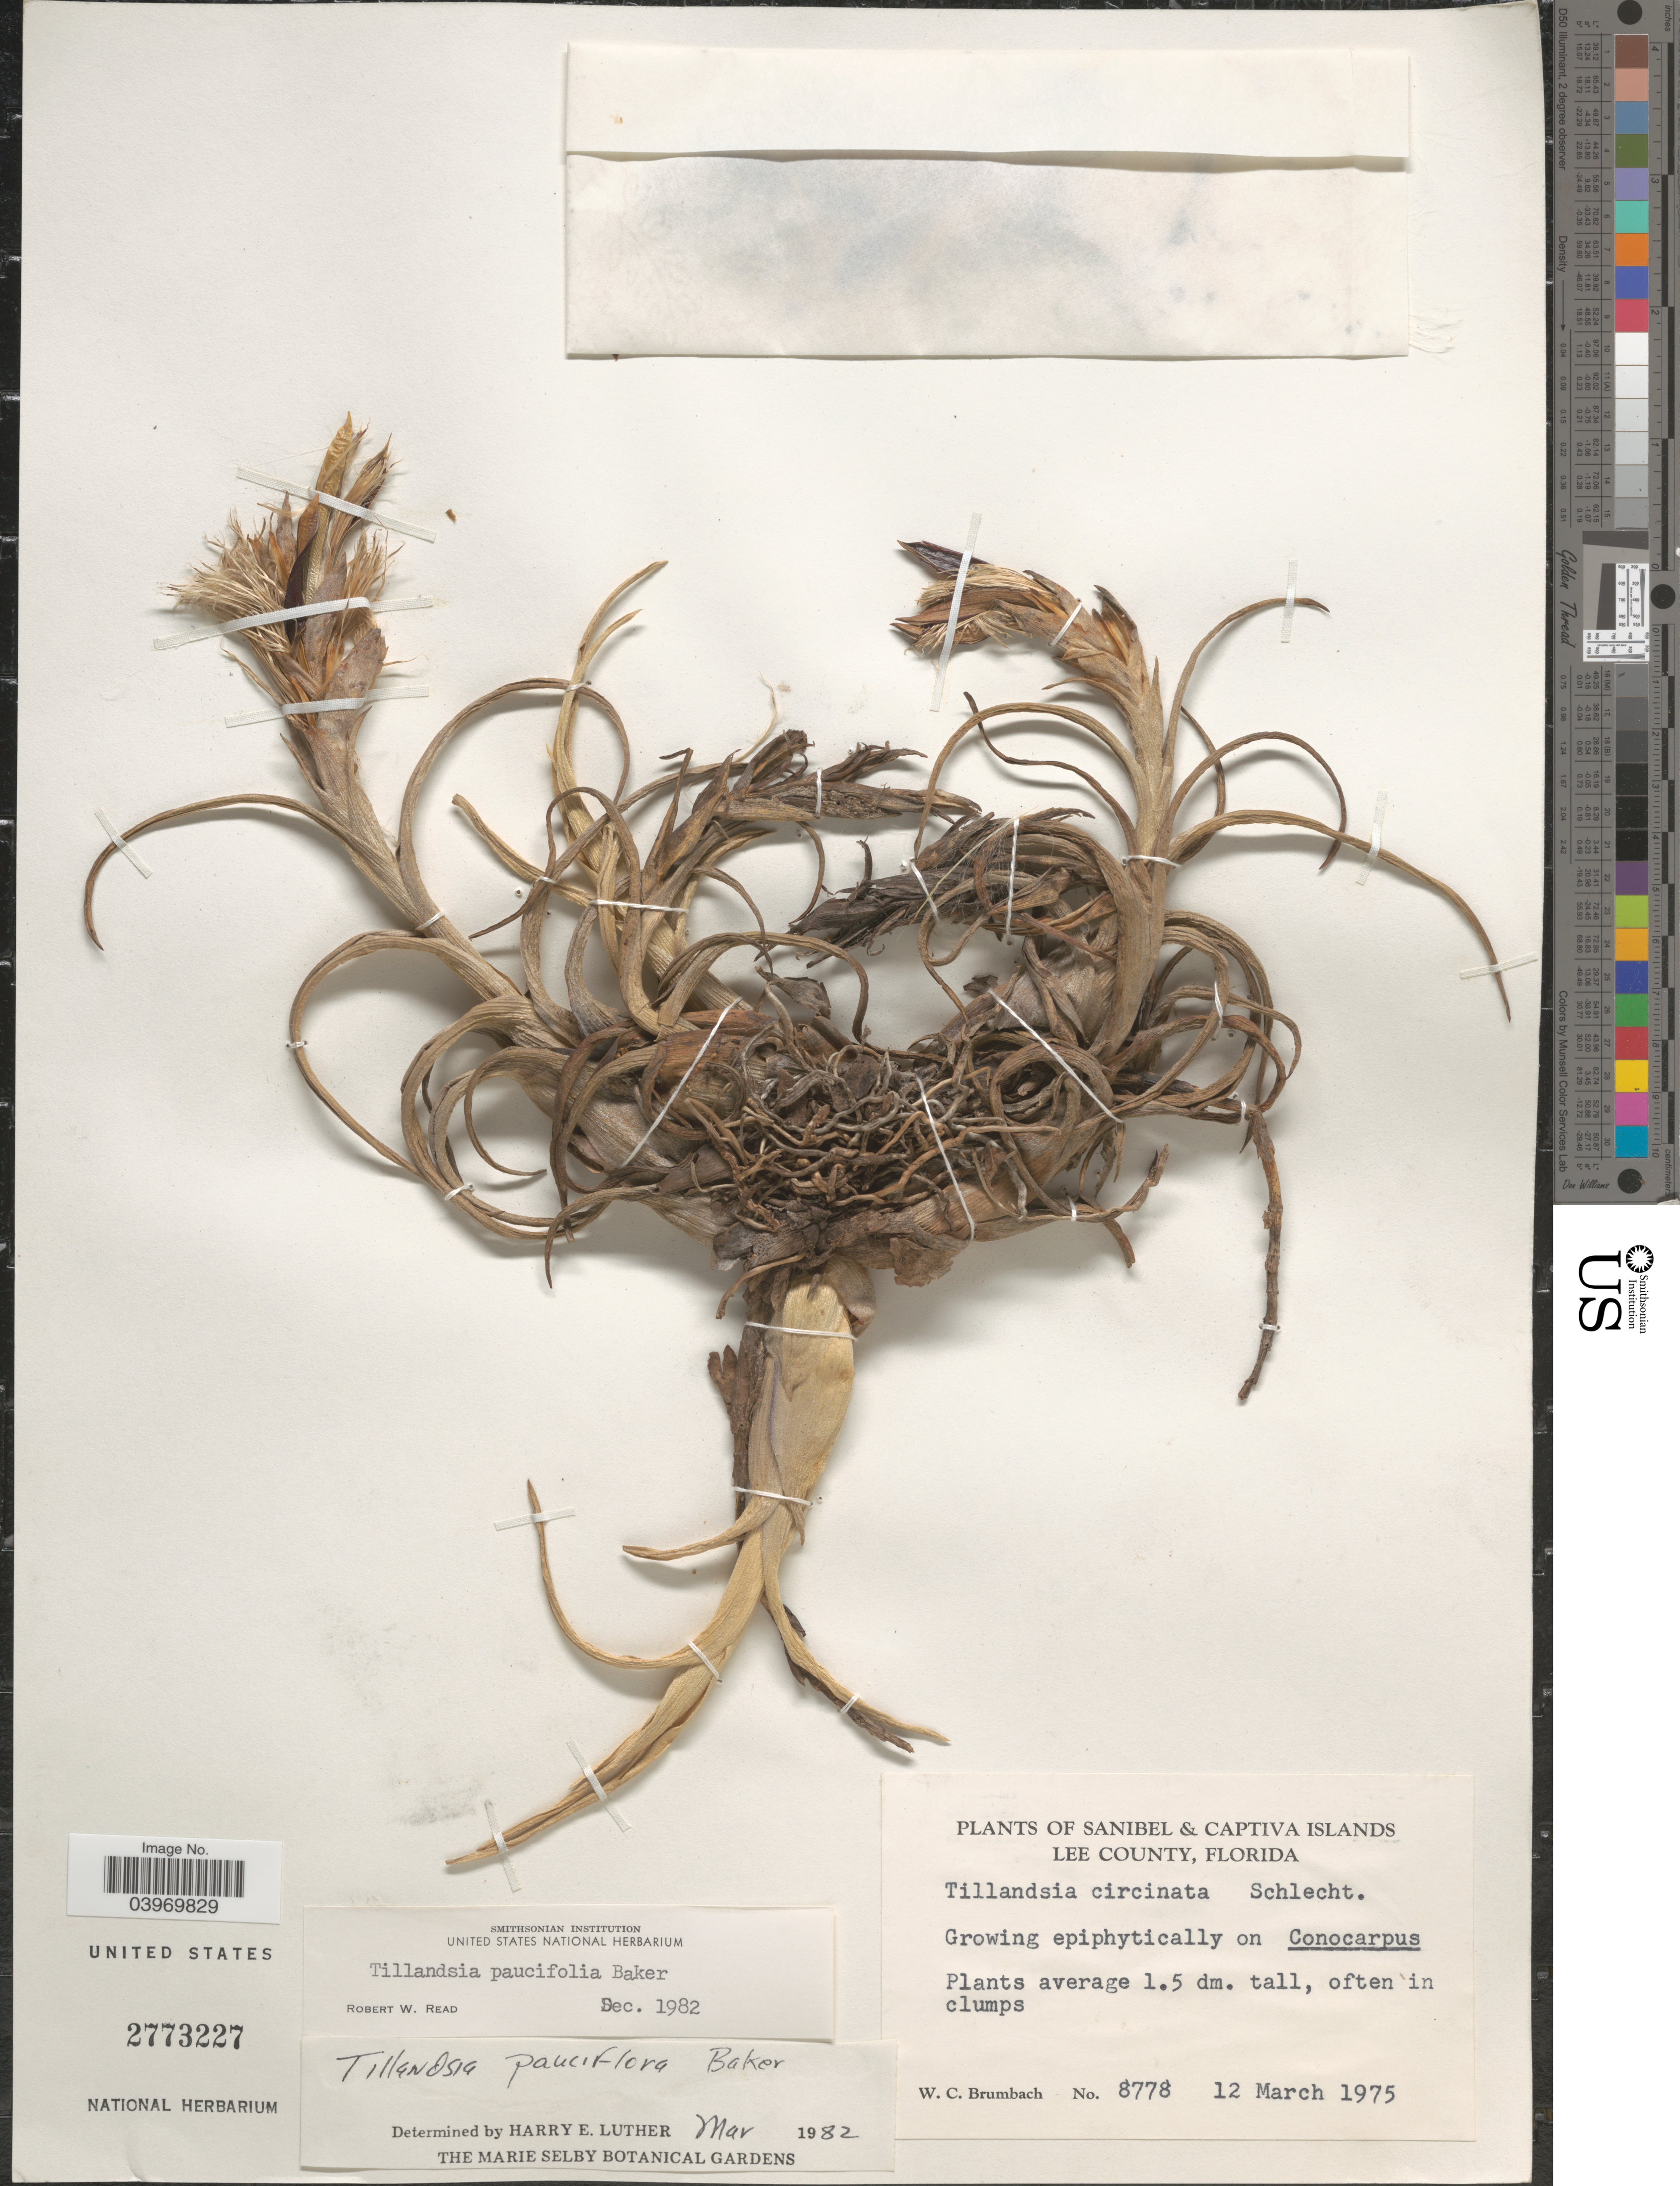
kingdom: Plantae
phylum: Tracheophyta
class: Liliopsida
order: Poales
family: Bromeliaceae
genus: Tillandsia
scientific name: Tillandsia paucifolia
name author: Baker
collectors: W. C. Brumbach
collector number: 8778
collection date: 1975-03-12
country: United States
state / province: Florida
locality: Sanibel & Captiva Islands. Lee County.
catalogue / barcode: US 2773227